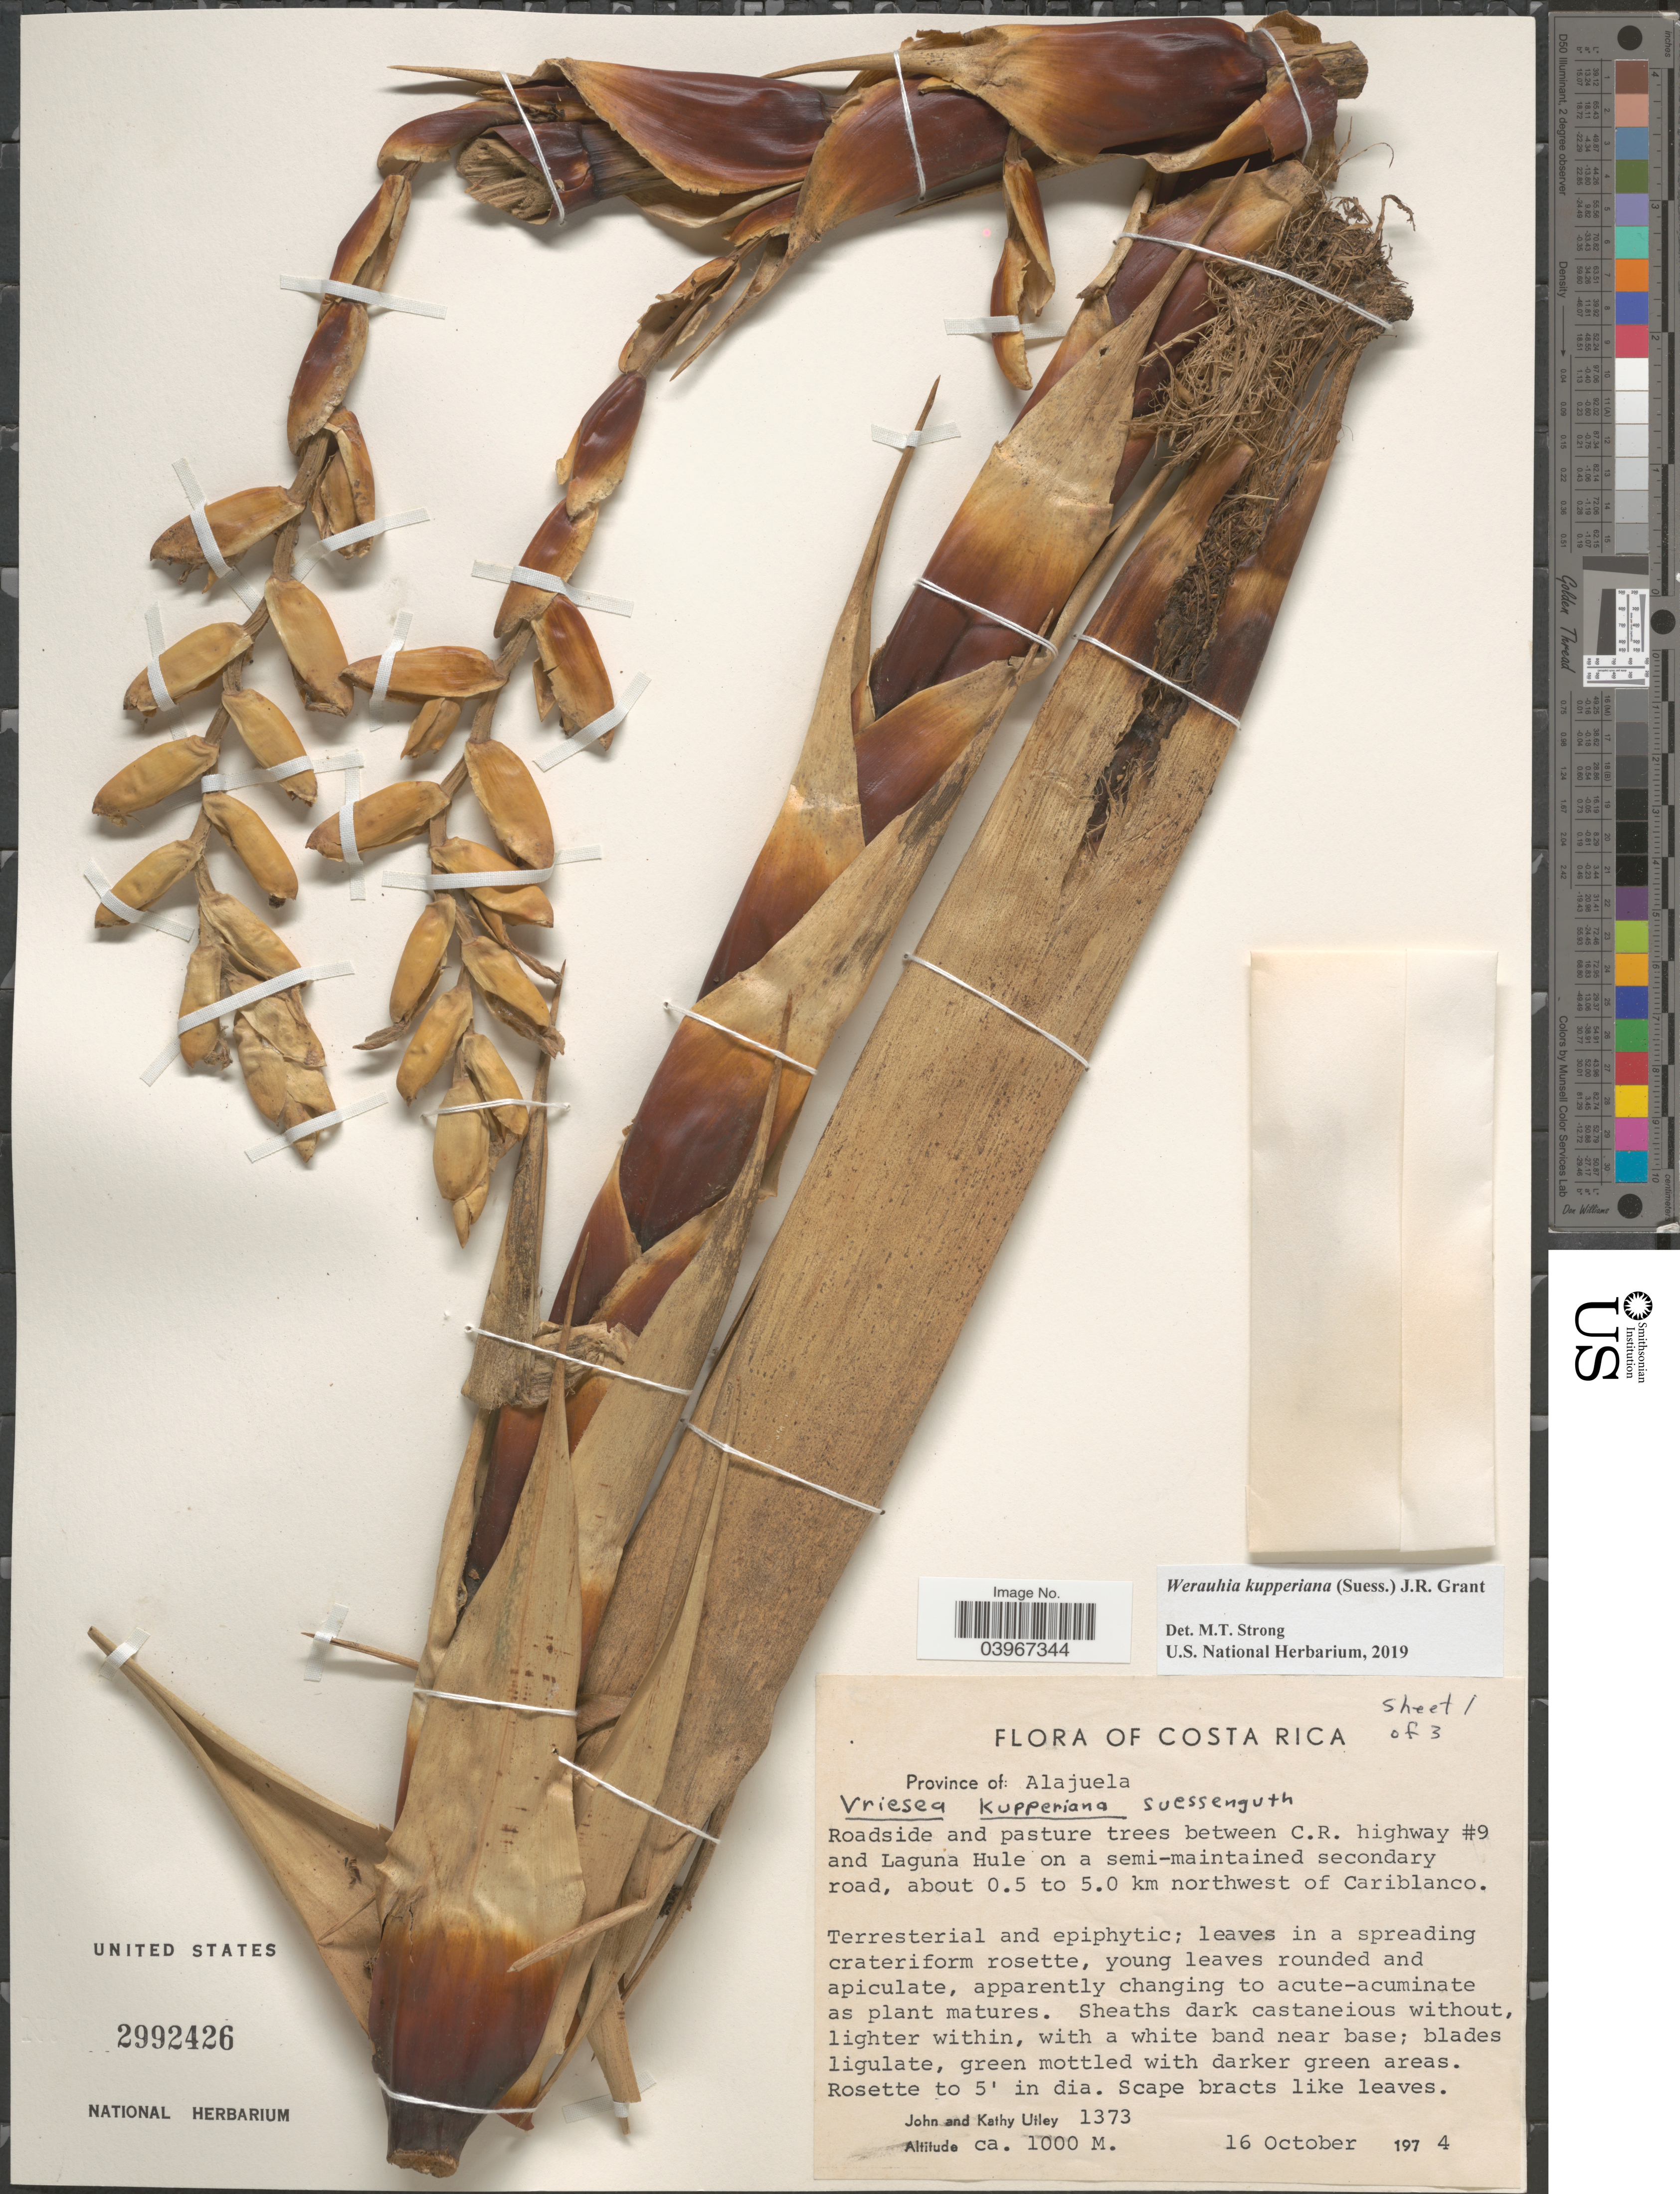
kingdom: Plantae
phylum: Tracheophyta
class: Liliopsida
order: Poales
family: Bromeliaceae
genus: Werauhia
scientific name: Werauhia kupperiana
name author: (Suess.) J.R. Grant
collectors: J. F. Utley & K. Burt-Utley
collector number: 1373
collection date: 1974-10-16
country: Costa Rica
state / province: Alajuela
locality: Roadside and pasture trees between C. R. highway #9 and Laguna Hule on a semi-maintained secondary road, about 0.5 to 5.0 km northwest of Cariblanco.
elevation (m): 1000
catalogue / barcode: US 2992426